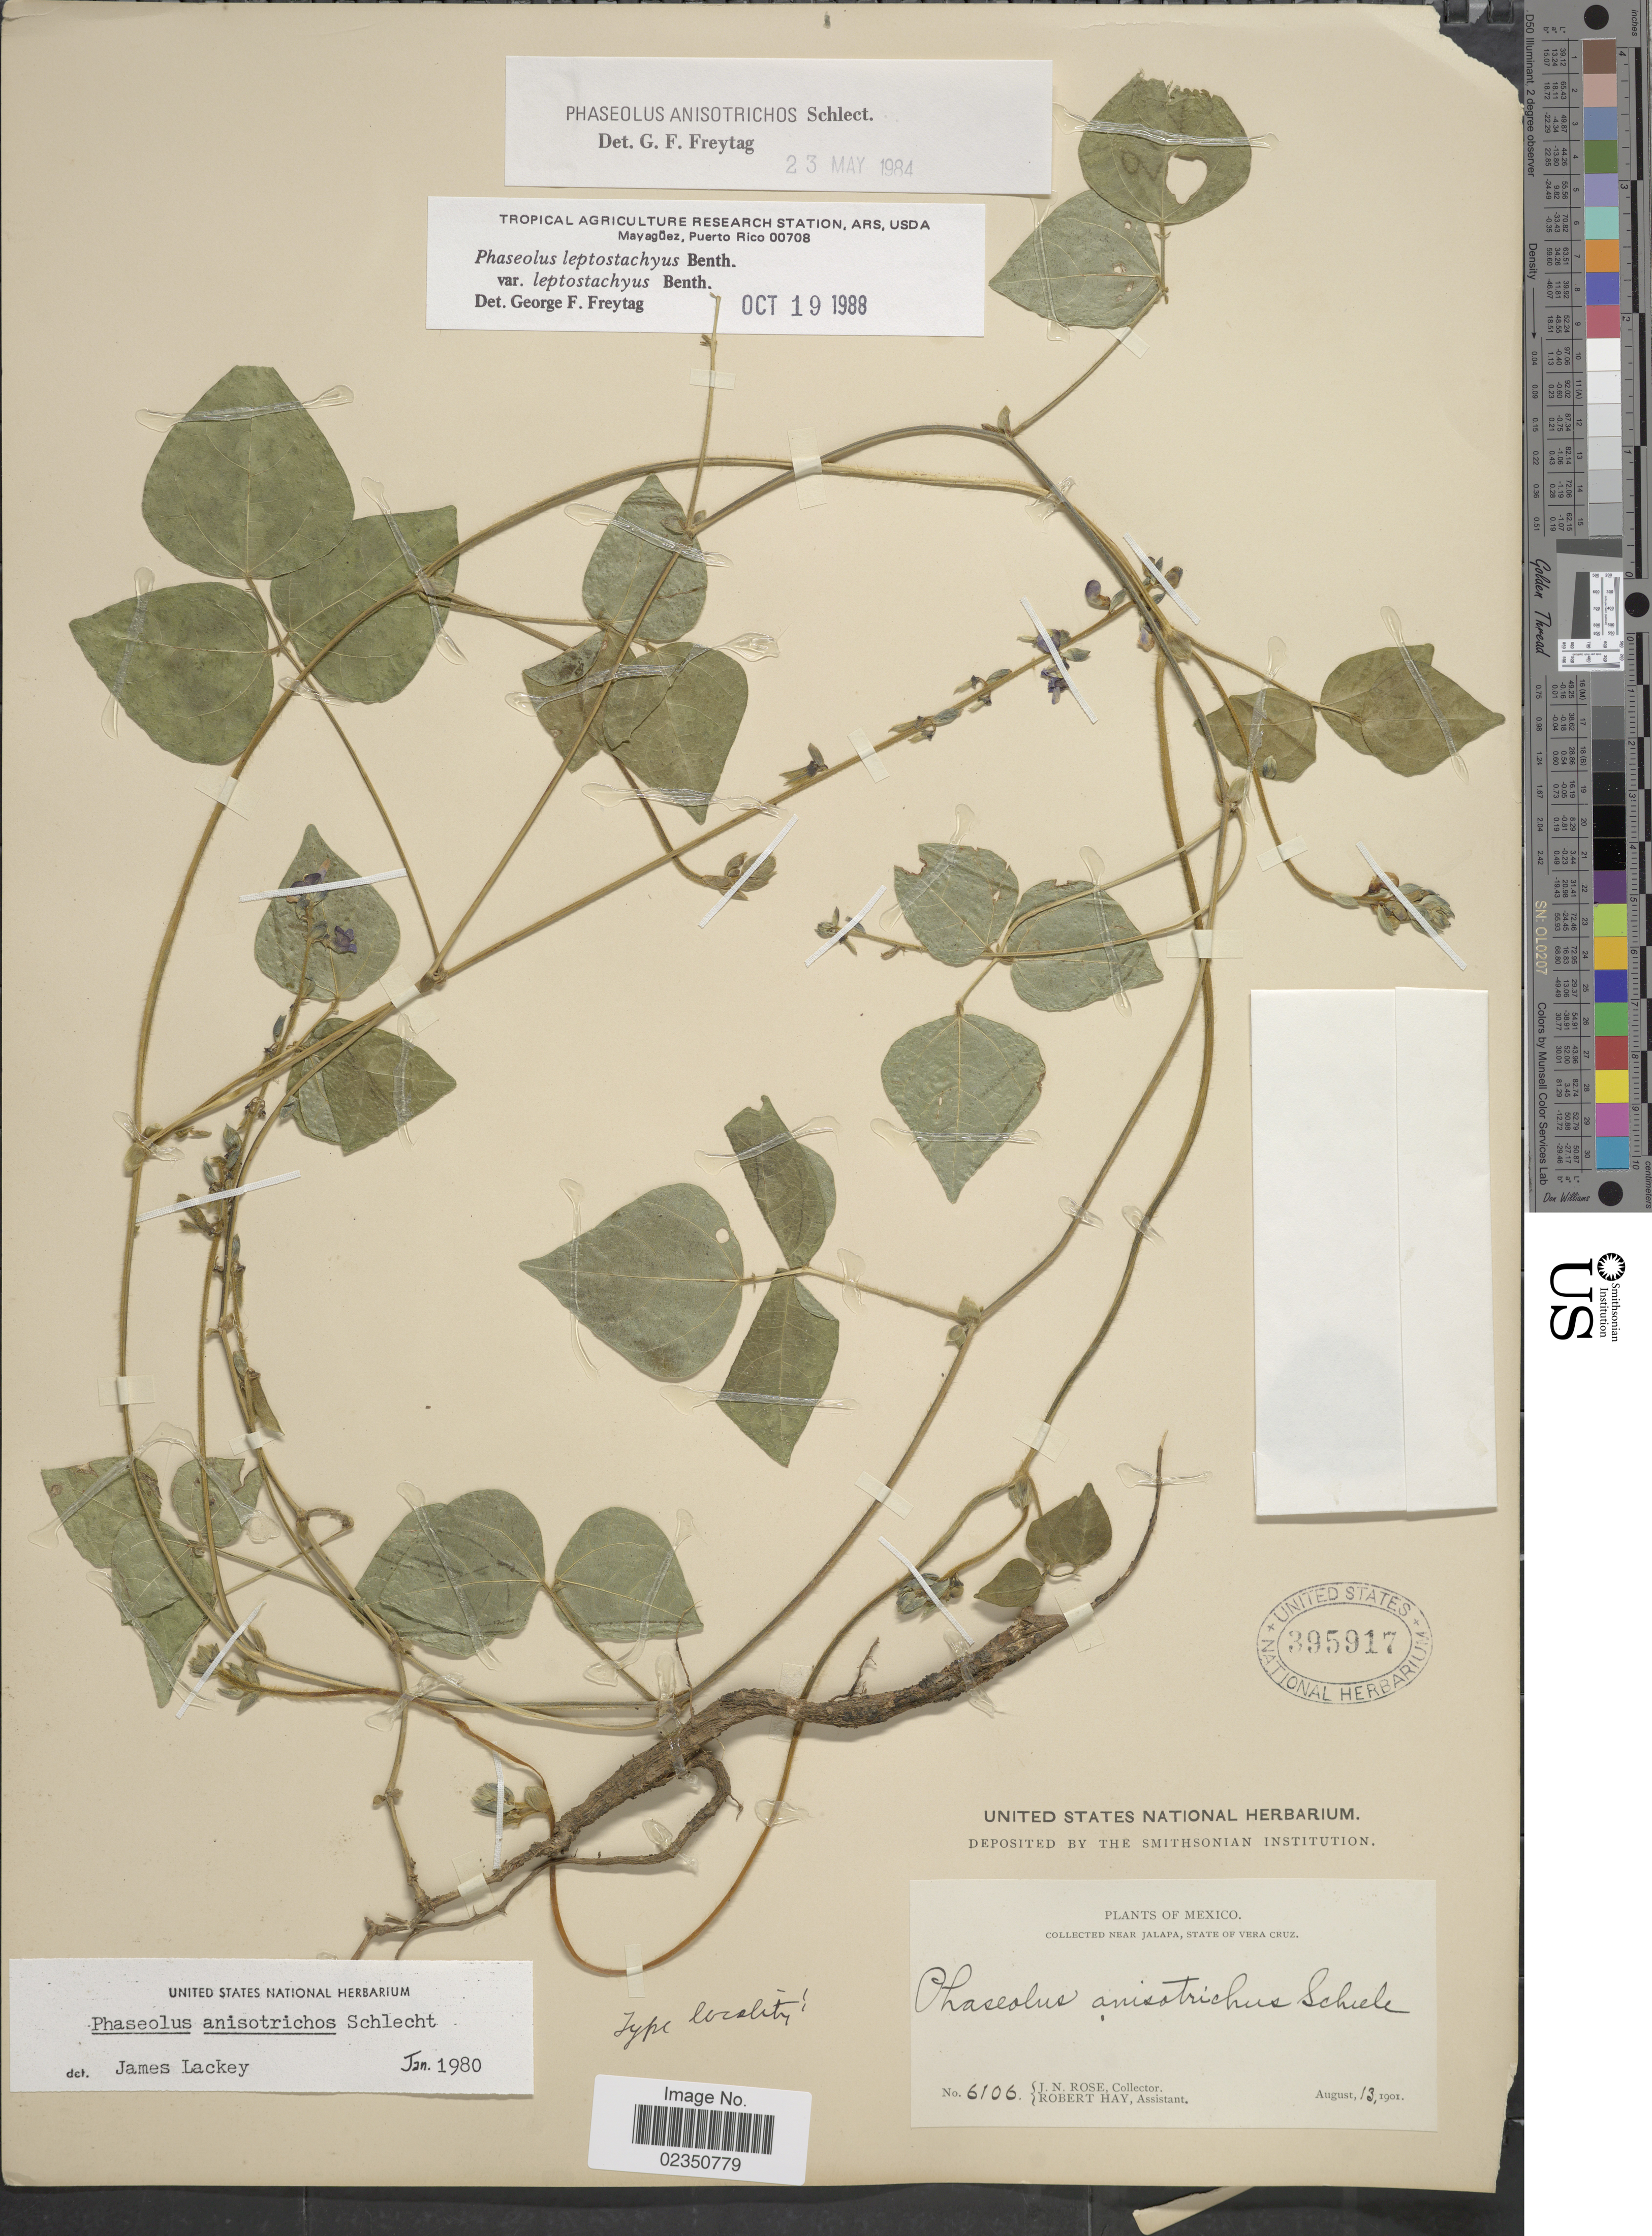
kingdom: Plantae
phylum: Tracheophyta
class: Magnoliopsida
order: Fabales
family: Fabaceae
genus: Phaseolus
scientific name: Phaseolus leptostachyus var. leptostachyus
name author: Benth.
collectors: J. N. Rose & R. Hay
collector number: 6106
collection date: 1901-08-13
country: Mexico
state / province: Veracruz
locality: Near Jalapa, state of Vera Cruz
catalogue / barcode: US 395917